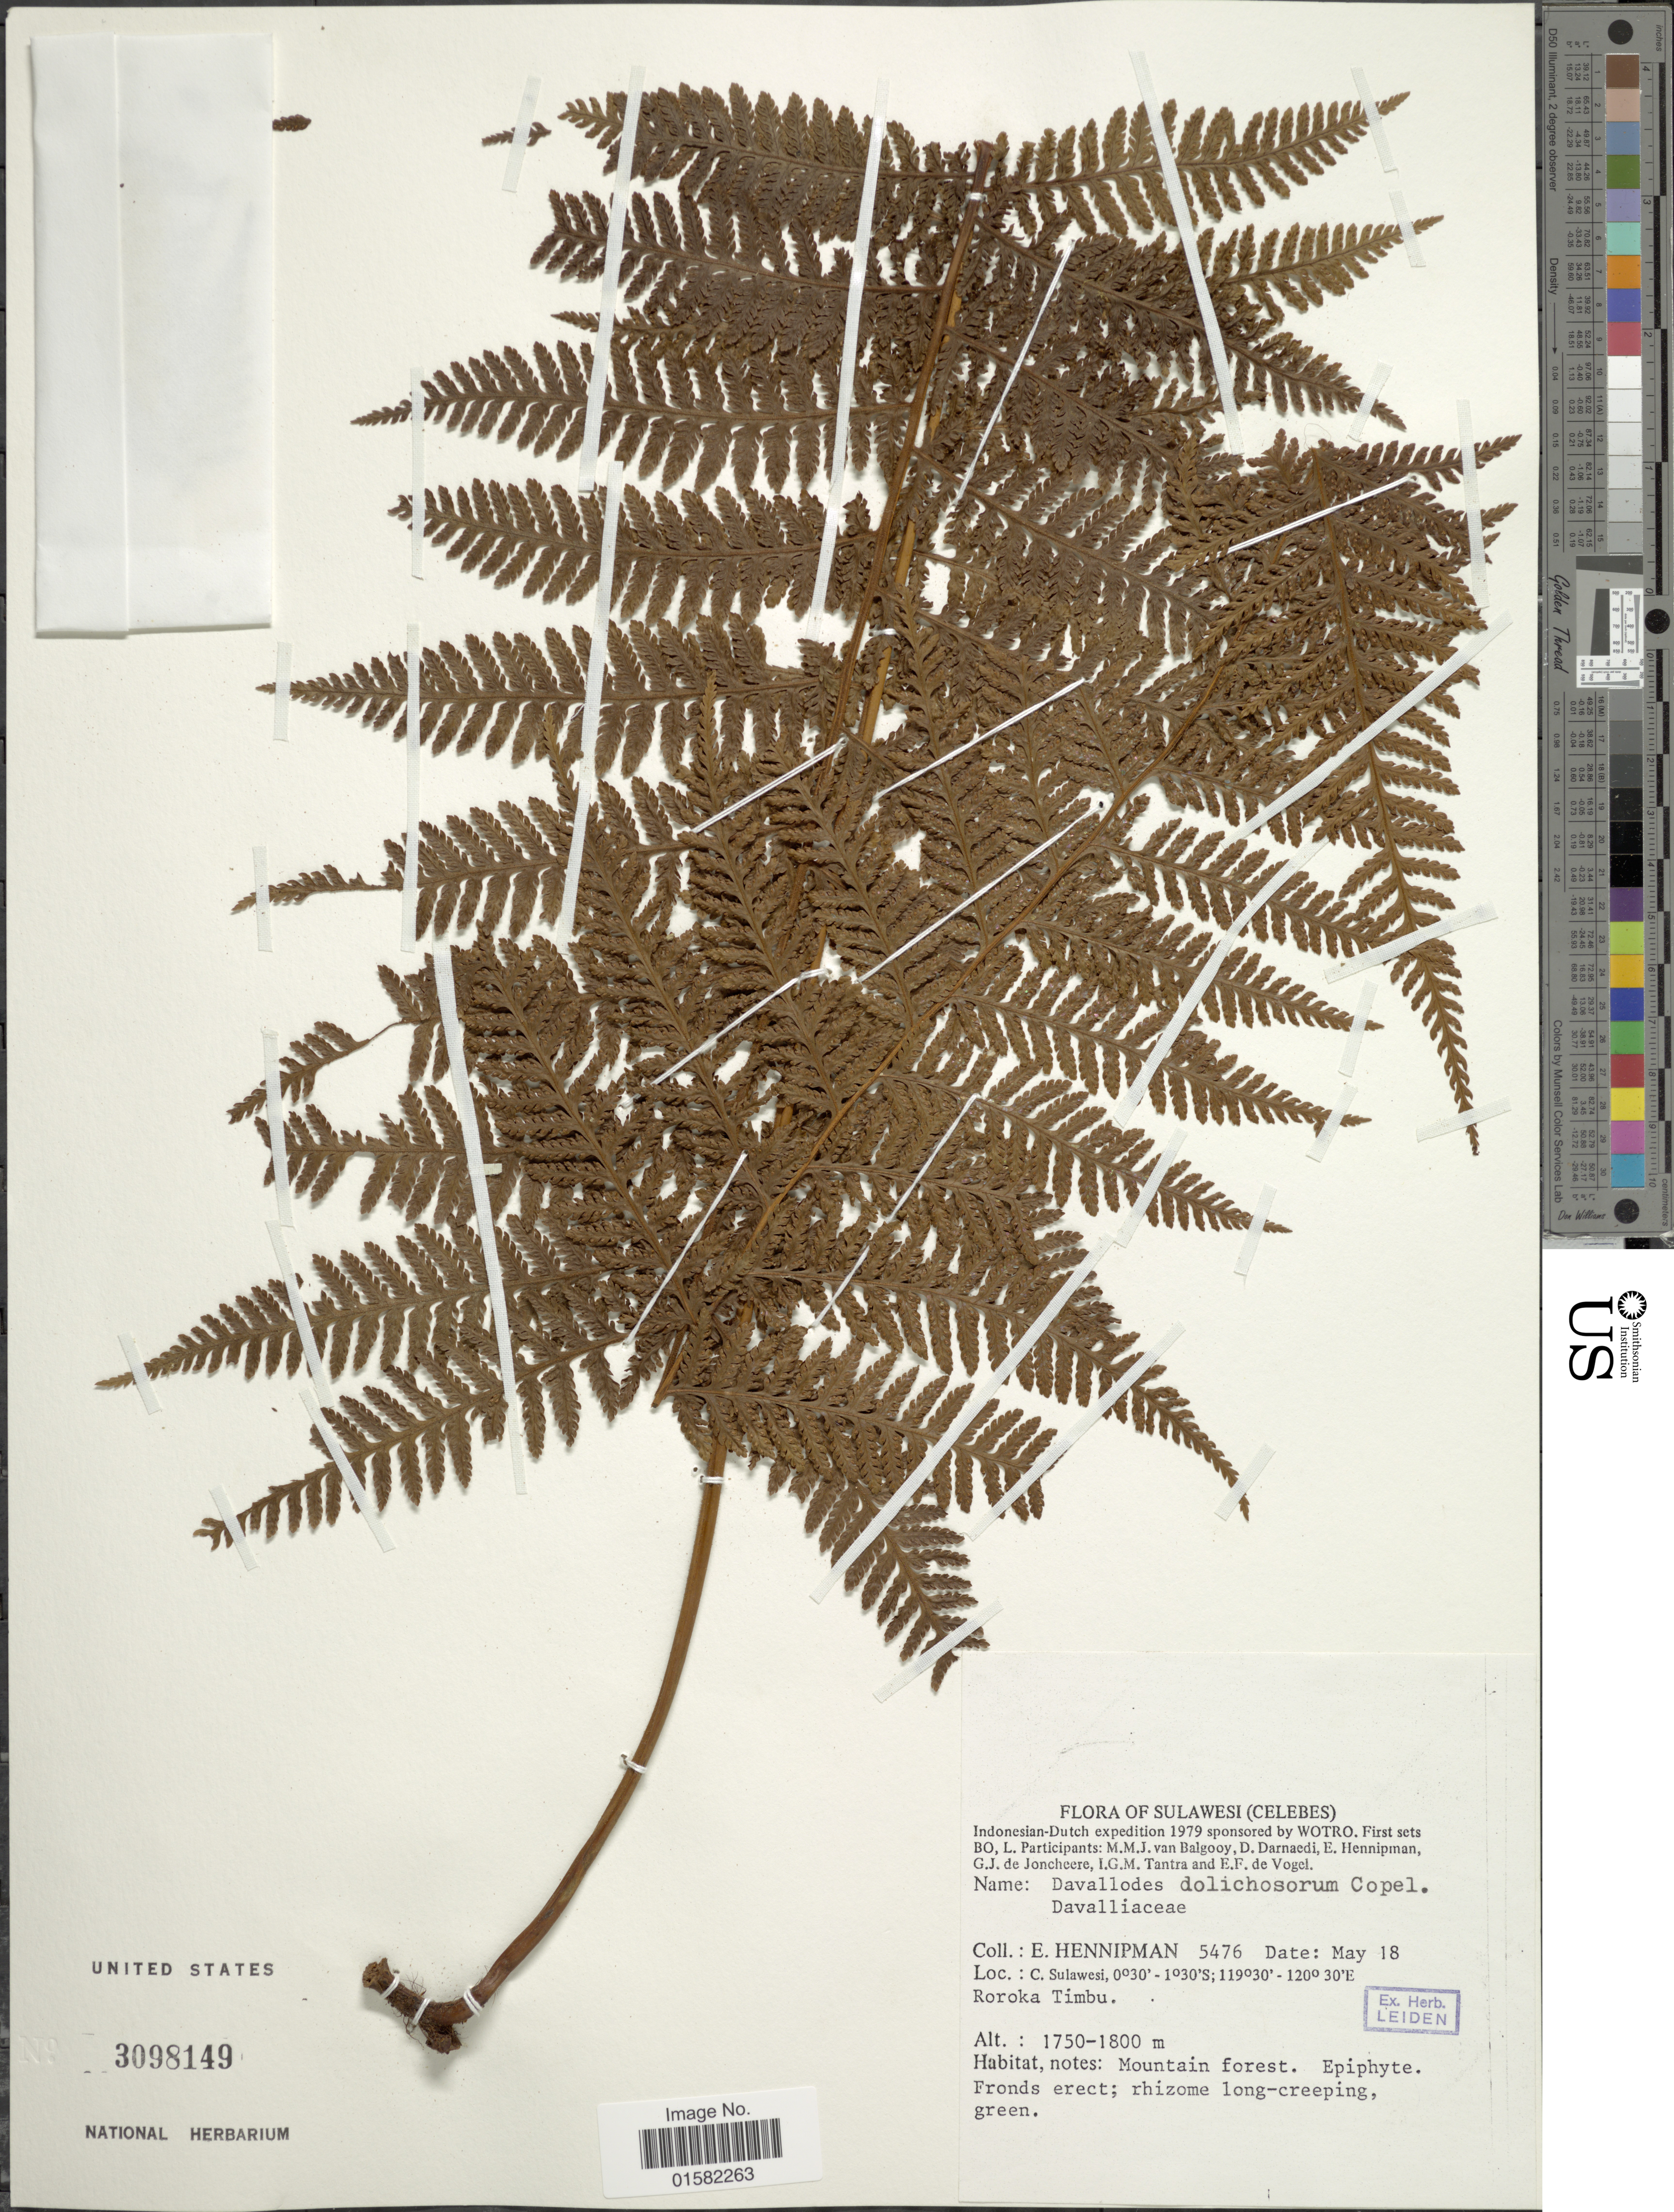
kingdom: Plantae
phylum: Tracheophyta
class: Polypodiopsida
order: Polypodiales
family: Davalliaceae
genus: Davallodes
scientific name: Davallodes dolichosorum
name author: Copel.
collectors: E. Hennipman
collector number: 5476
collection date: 1979-05-18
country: Indonesia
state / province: Sulawesi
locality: (Celebes), C. Sulawesi, Roroka Timbu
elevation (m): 1750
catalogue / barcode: US 3098149